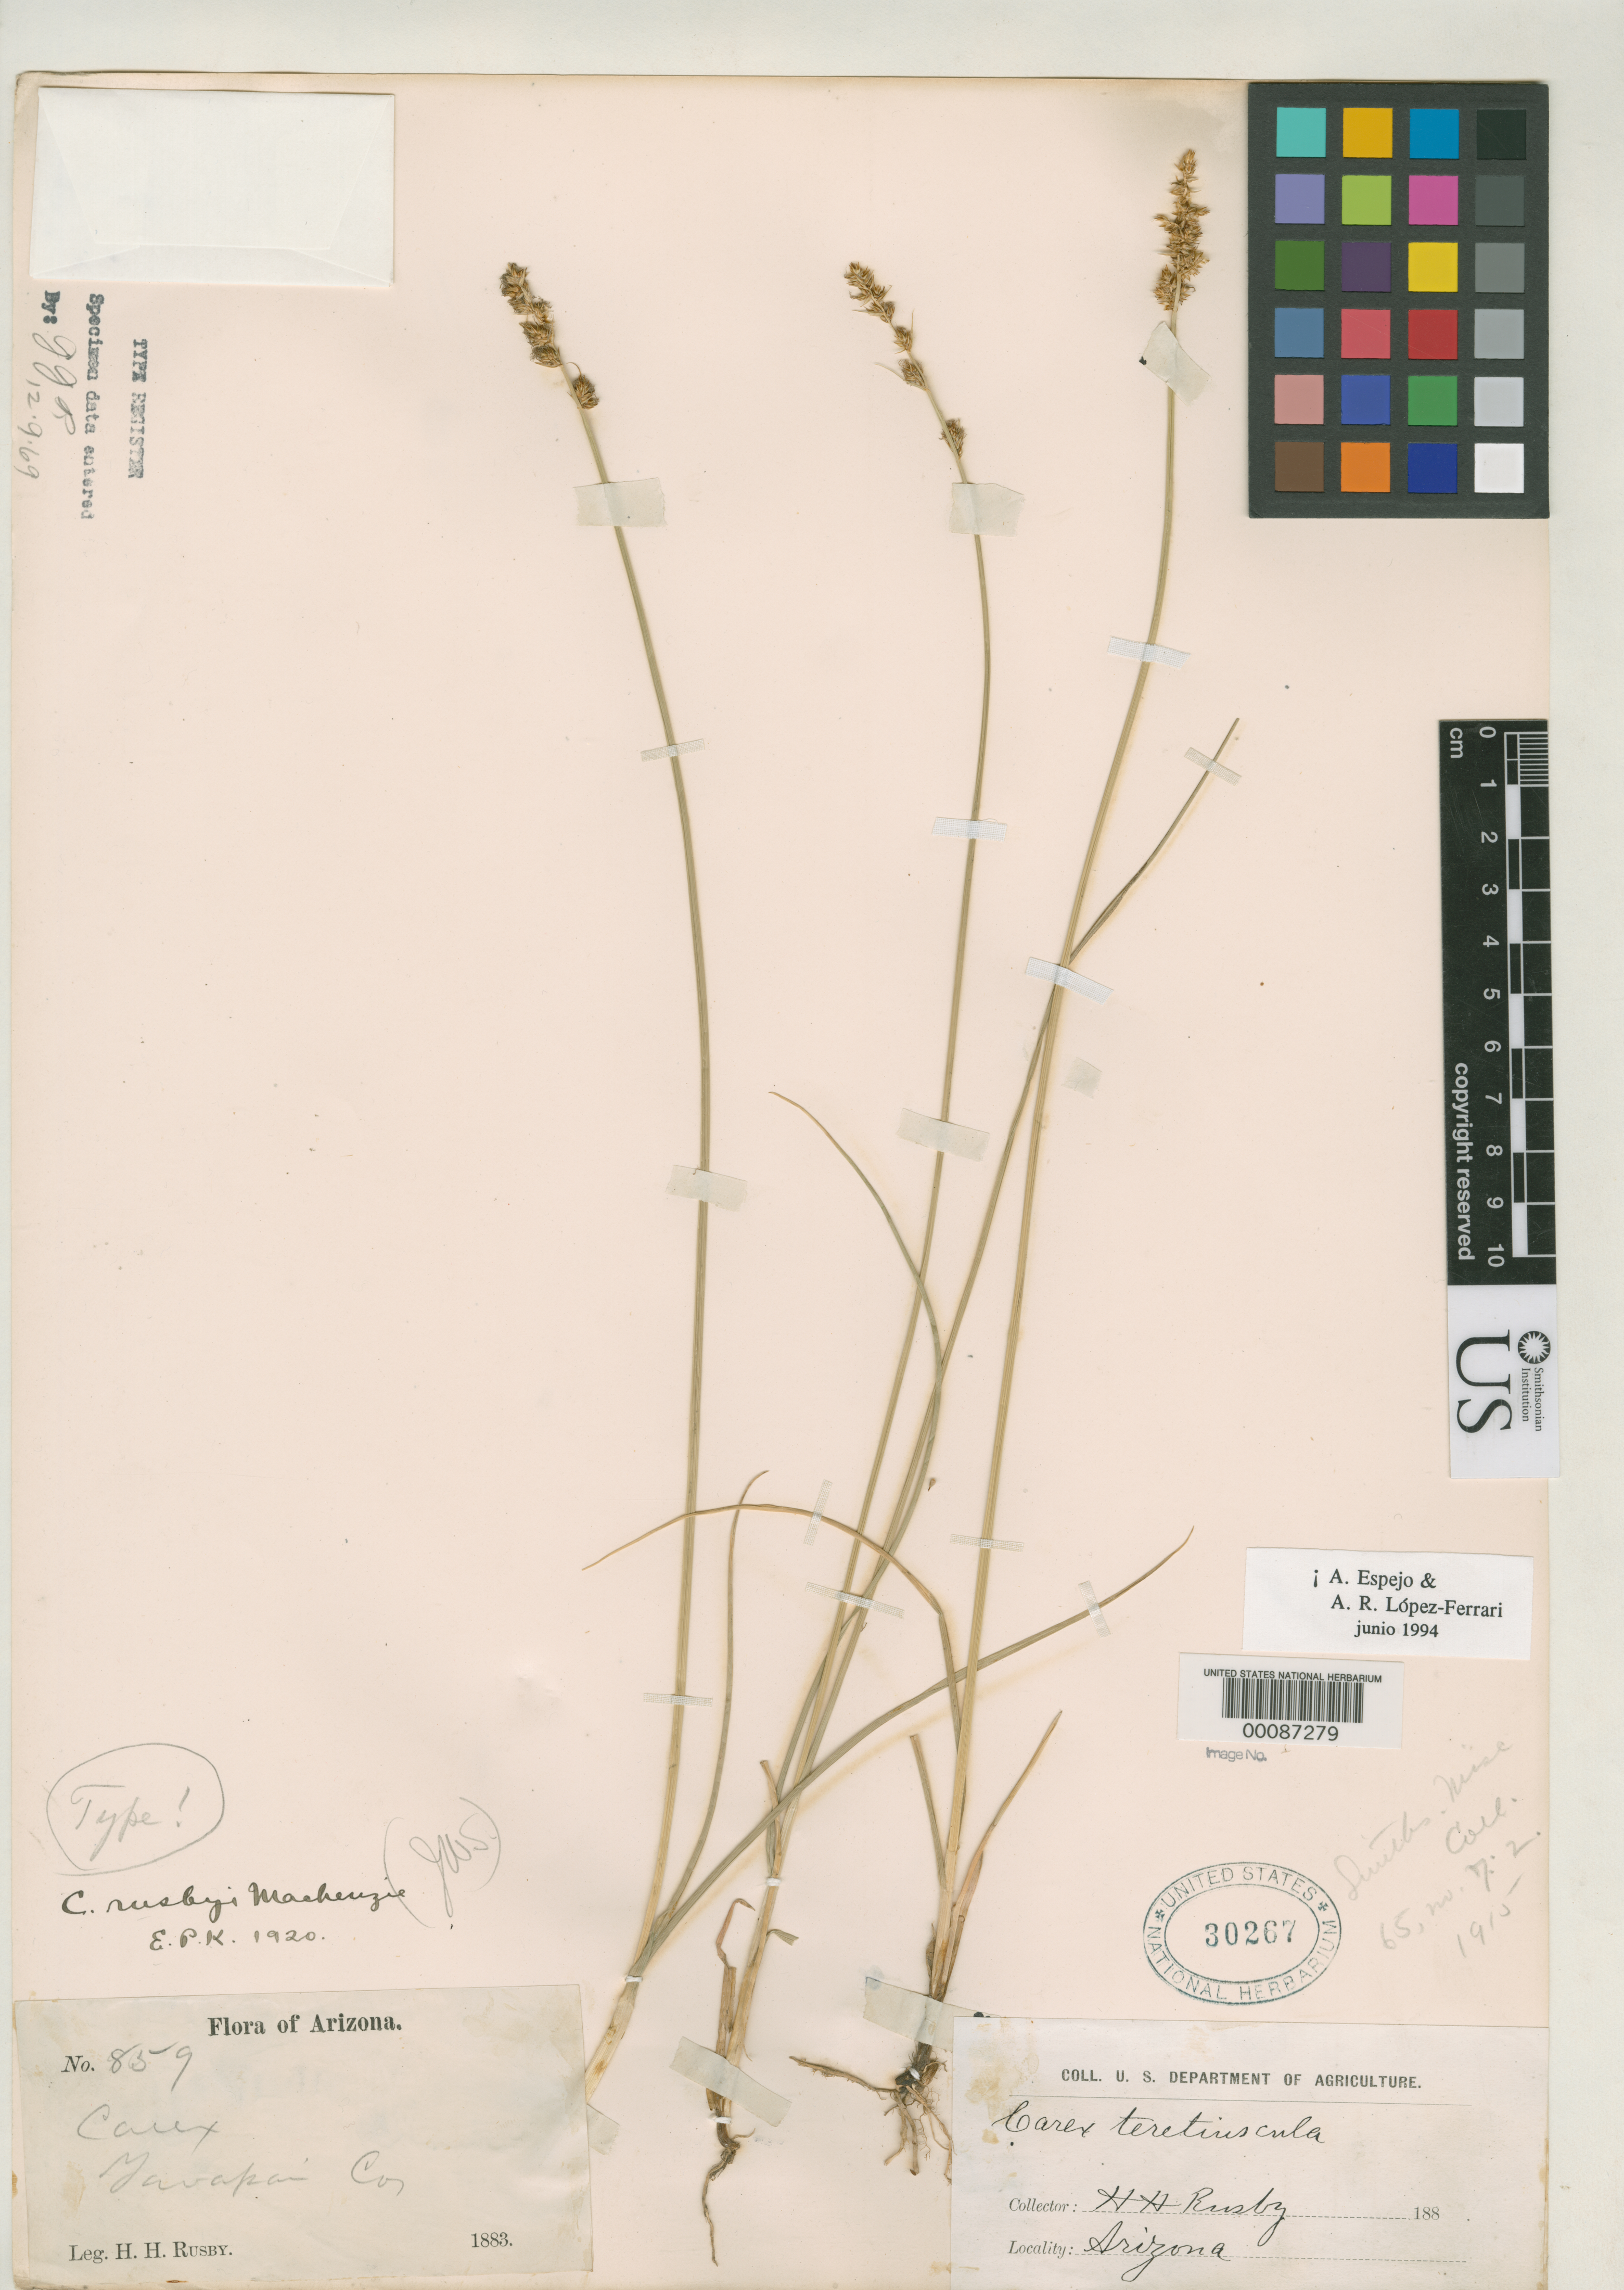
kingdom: Plantae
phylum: Tracheophyta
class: Liliopsida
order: Poales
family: Cyperaceae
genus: Carex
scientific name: Carex rusbyi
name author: Mack.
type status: Isotype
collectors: H. H. Rusby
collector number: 859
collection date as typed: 1883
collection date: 1883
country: United States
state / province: Arizona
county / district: Yavapai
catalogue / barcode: US 30267